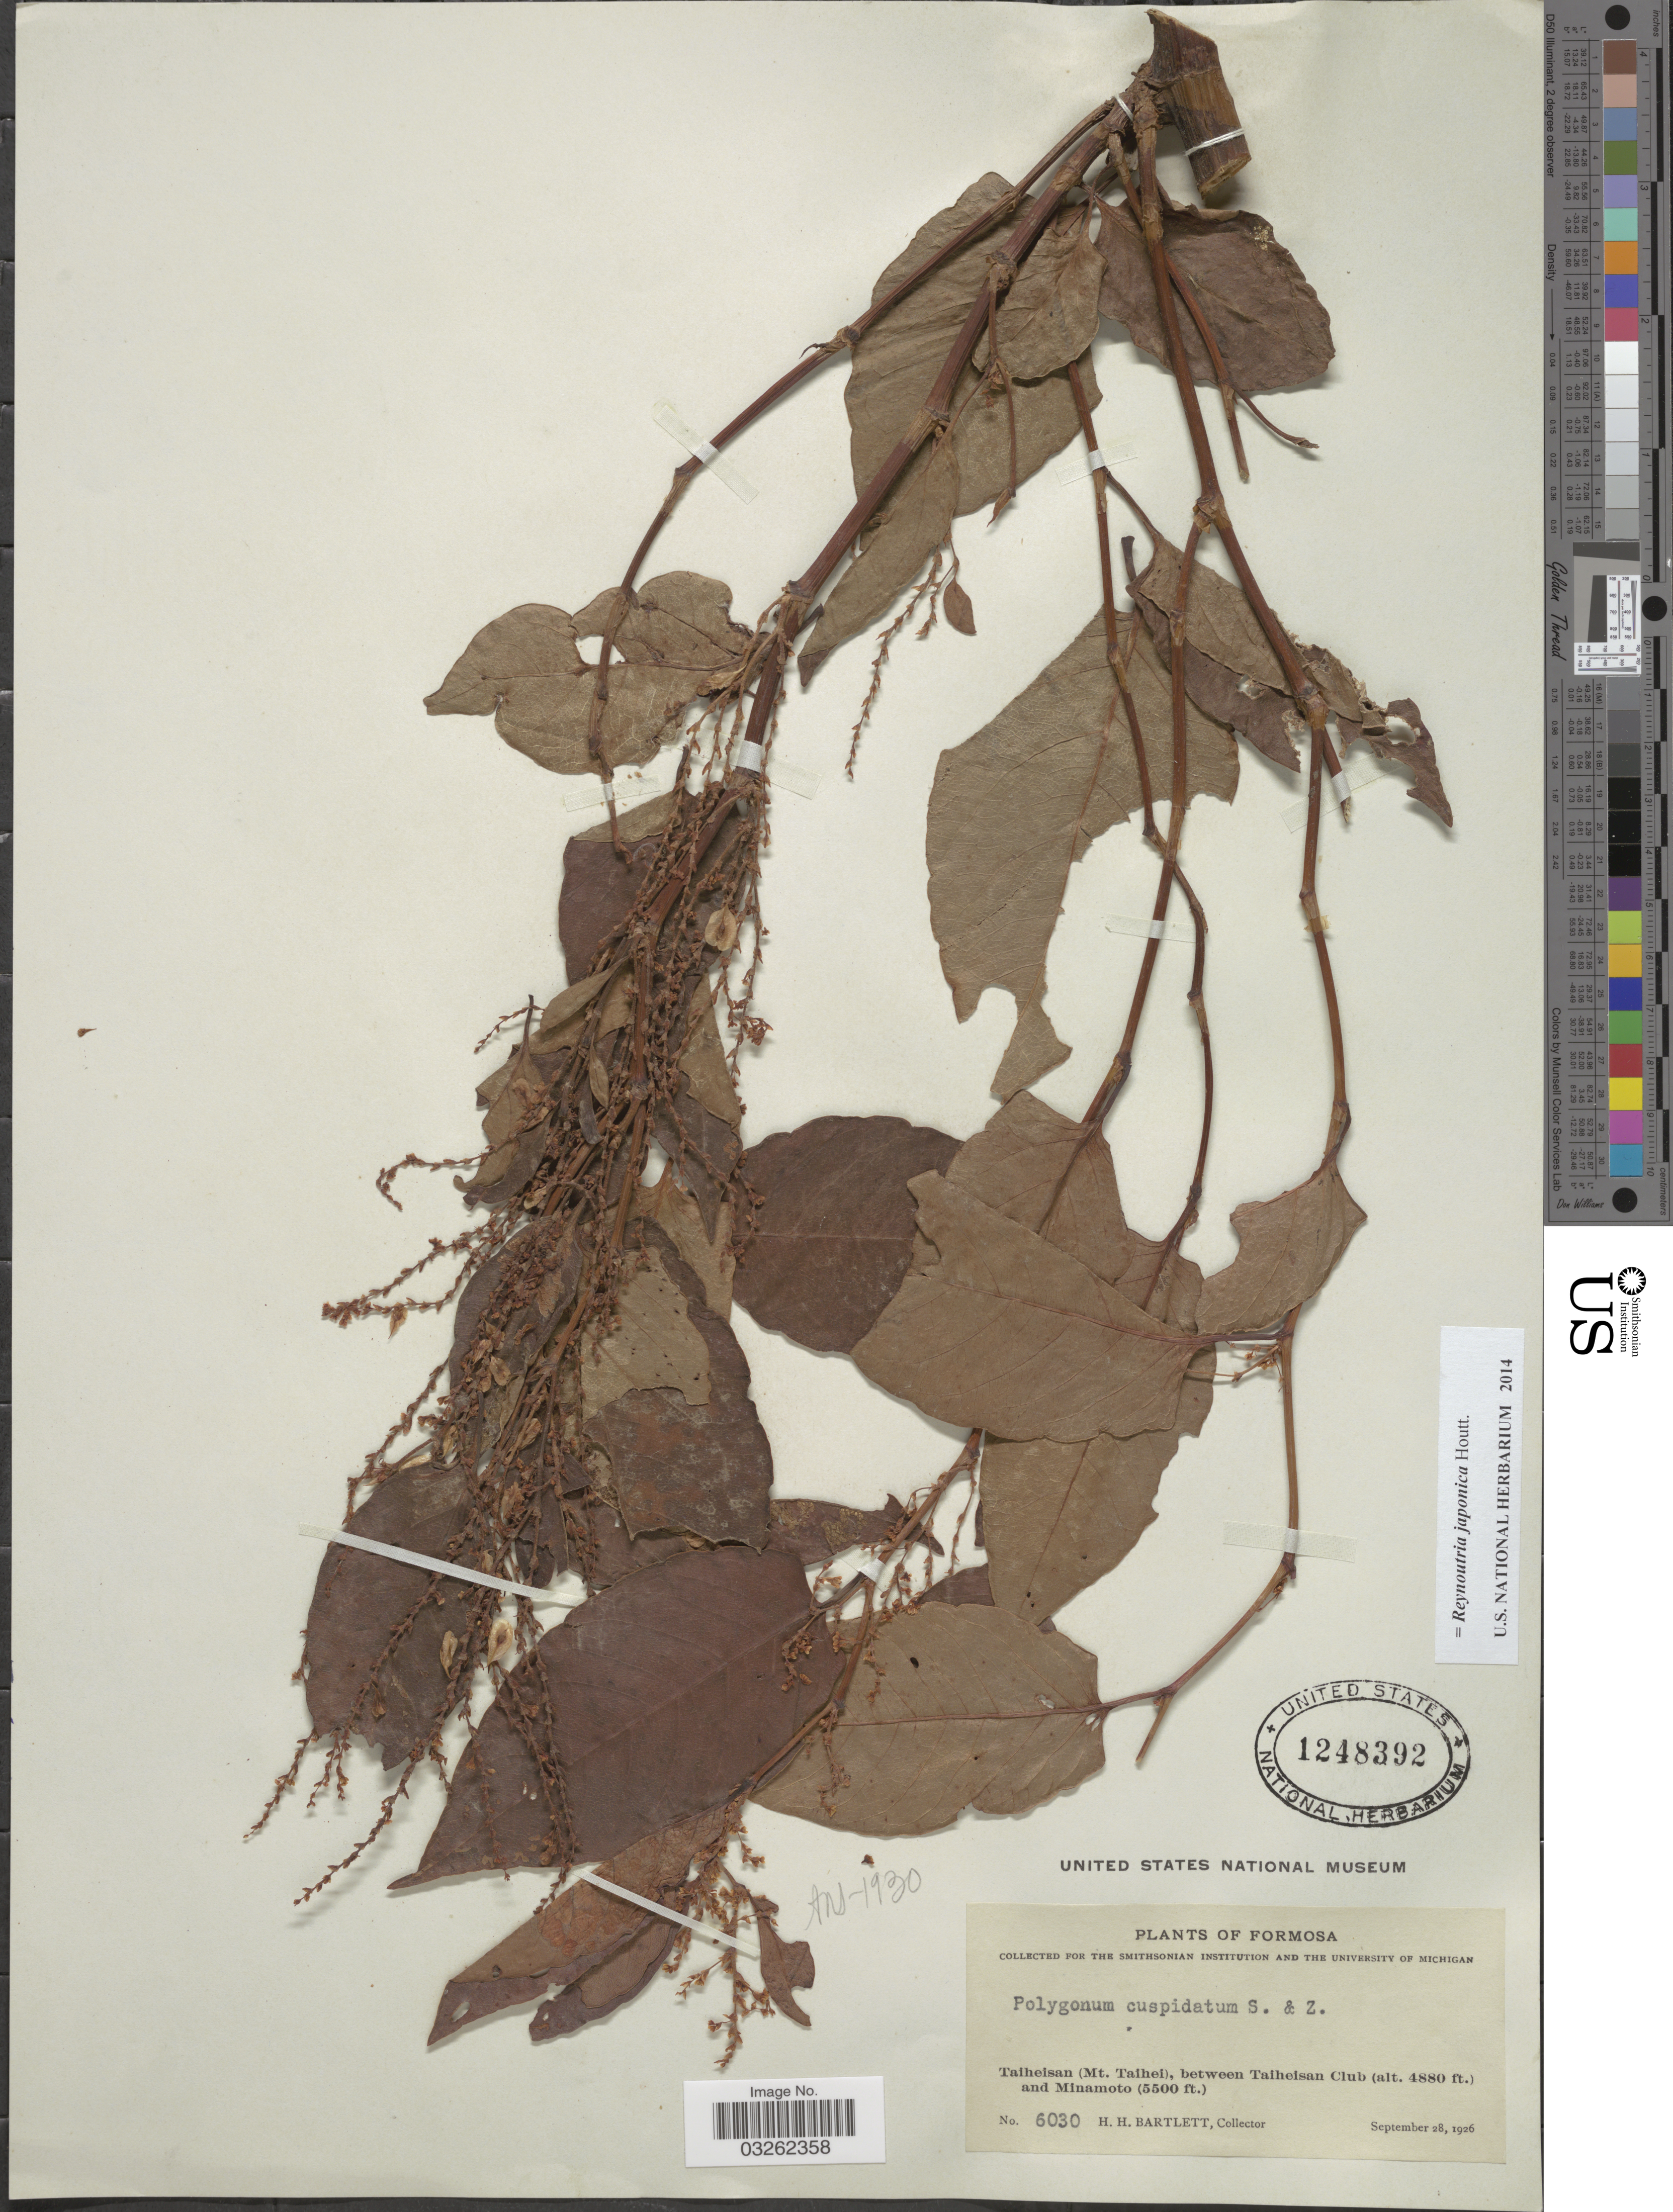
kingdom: Plantae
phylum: Tracheophyta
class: Magnoliopsida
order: Caryophyllales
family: Polygonaceae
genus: Reynoutria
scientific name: Reynoutria japonica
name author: Houtt.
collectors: H. H. Bartlett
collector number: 6030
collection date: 1926-09-28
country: Taiwan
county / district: Yilan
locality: Formosa, Taiheisan (Mt. Taihei), between Taiheisan Club and Minamoto.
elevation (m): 1487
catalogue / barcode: US 1248392